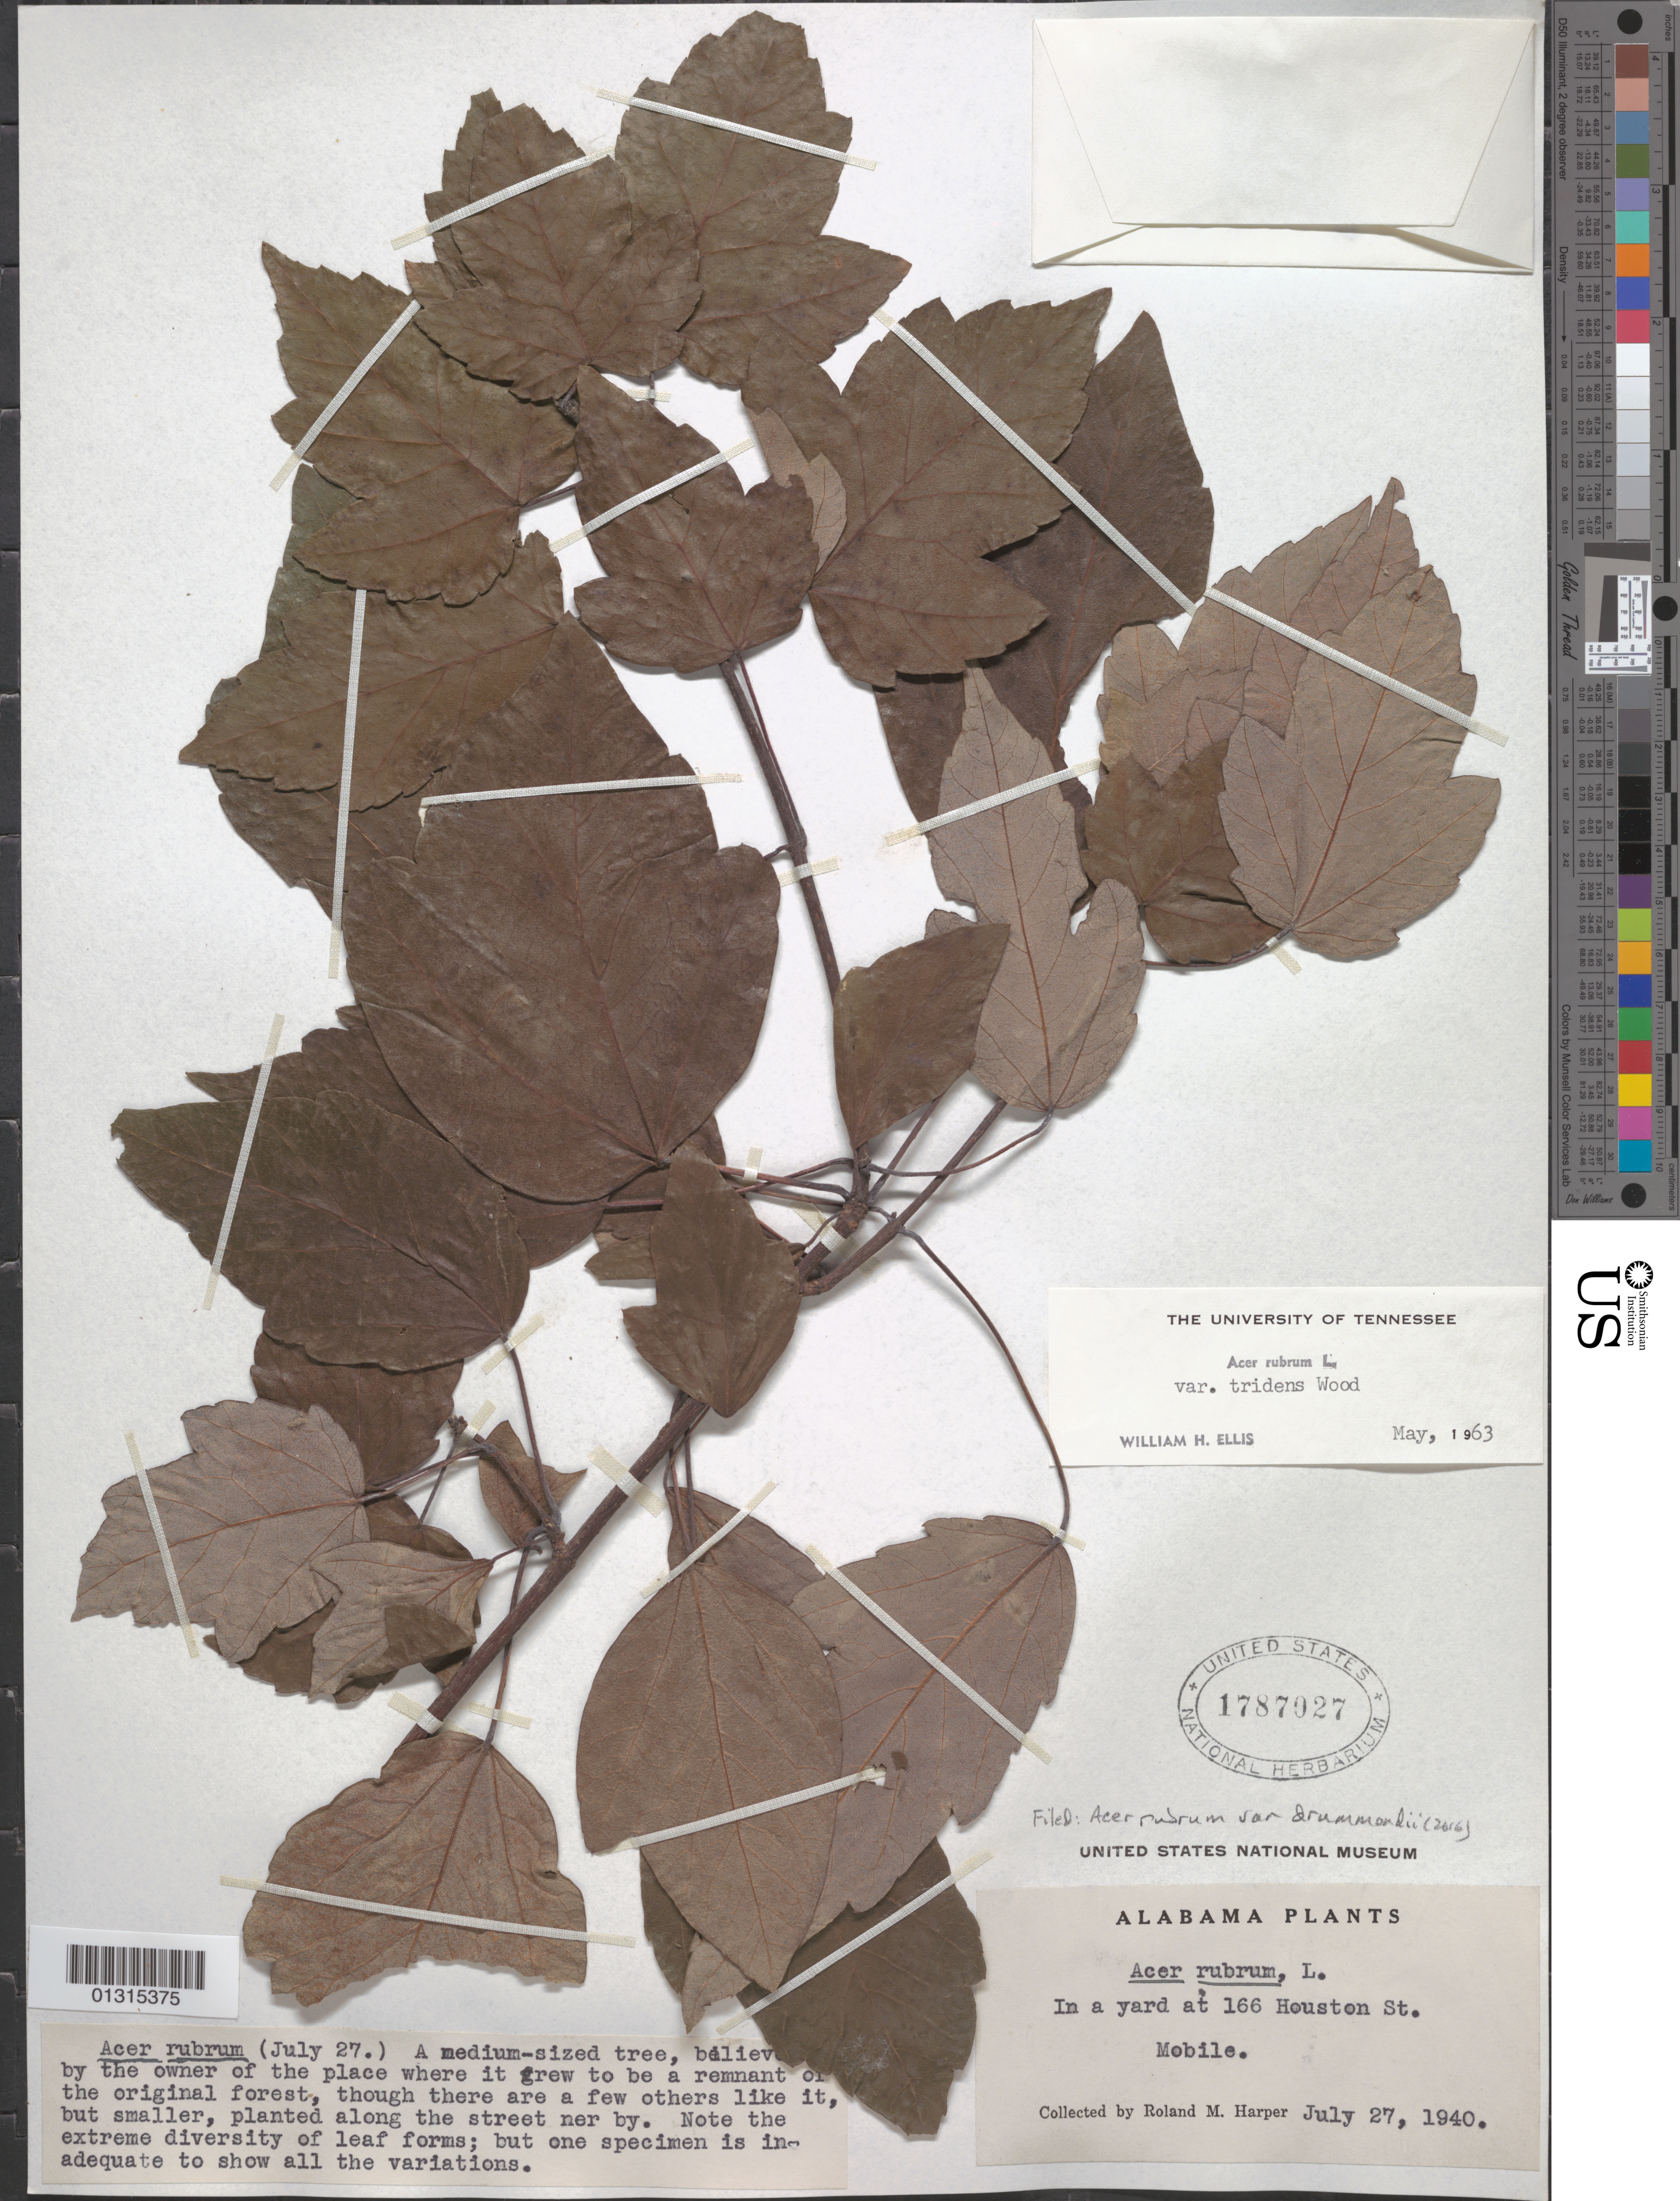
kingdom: Plantae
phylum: Tracheophyta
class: Magnoliopsida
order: Sapindales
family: Sapindaceae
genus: Acer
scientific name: Acer rubrum var. drummondi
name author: (Hook. & Arn. ex Nutt.) Sarg.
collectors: R. M. Harper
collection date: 1940-07-27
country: United States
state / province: Alabama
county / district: Mobile County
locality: Mobile, in a yard at 166 Houston Street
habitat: In a yard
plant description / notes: From the label: "A medium sized tree, believed by the owner of the place where it grew to be a remnant of the original forest, though there are a few others like it, but smaller, planted along the street nearby. Note the extreme diversity of leaf forms; but one specimen is inadequate to sow all the variations."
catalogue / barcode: US 1787027